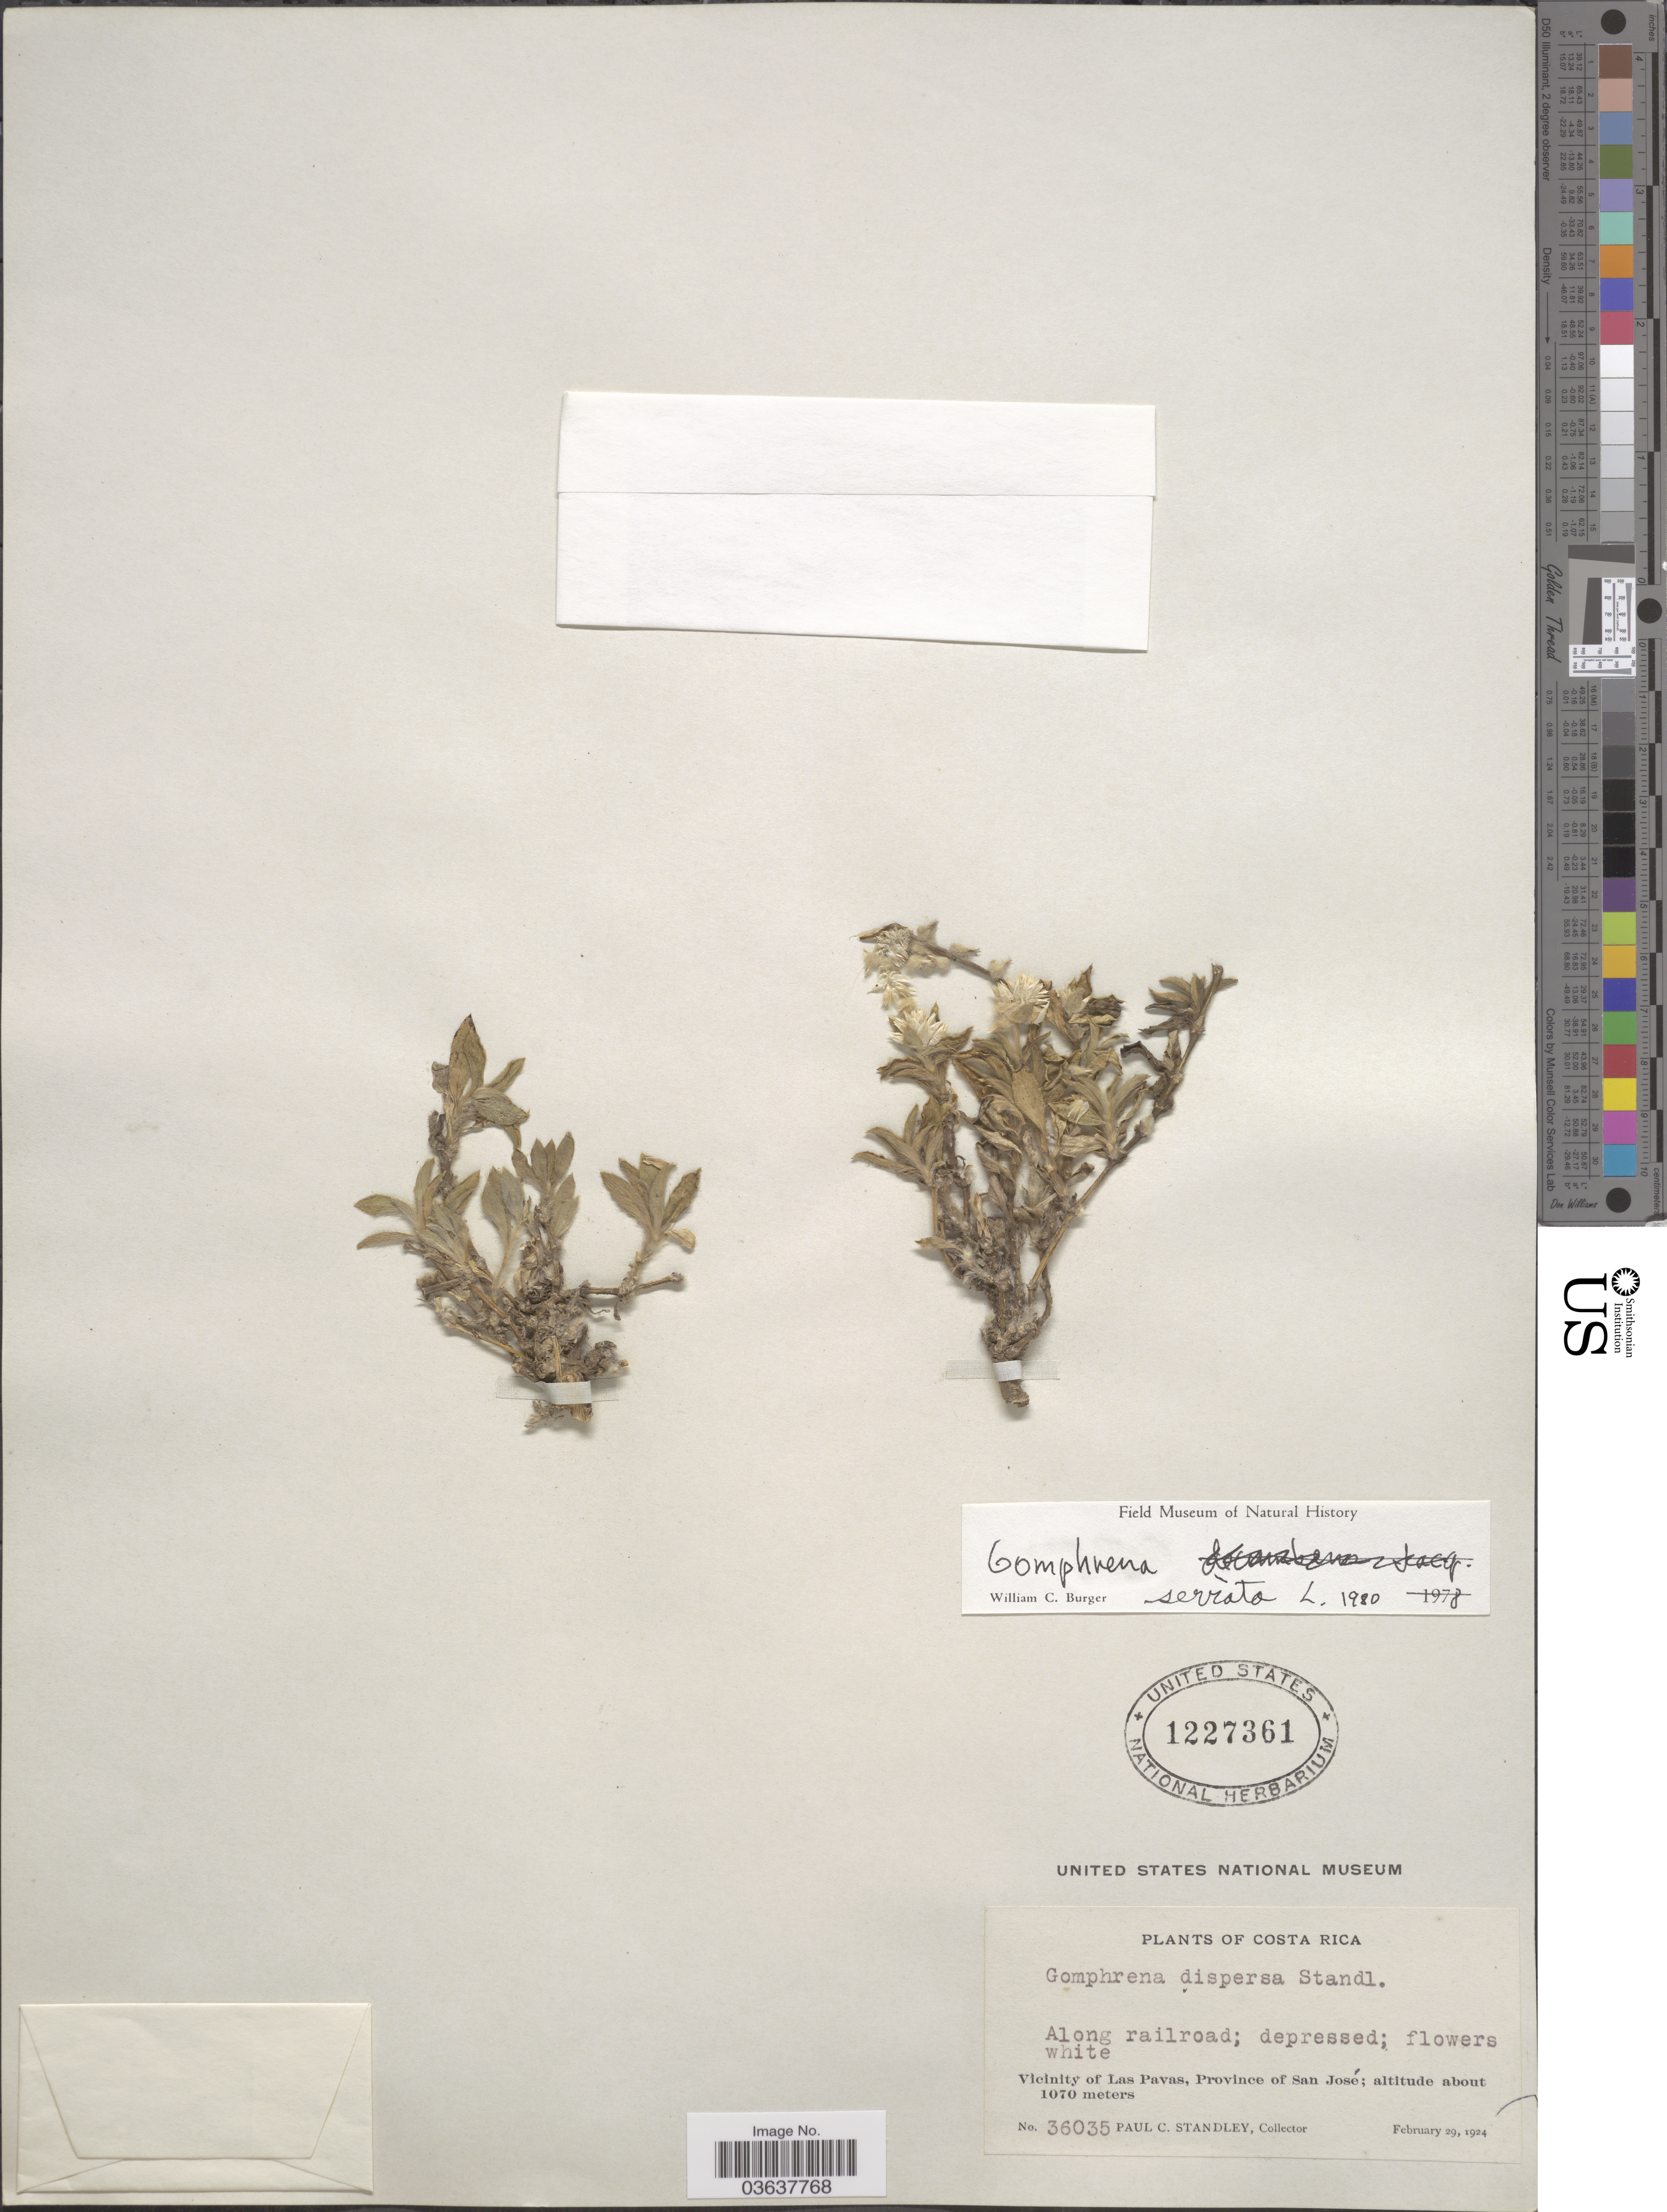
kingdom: Plantae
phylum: Tracheophyta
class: Magnoliopsida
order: Caryophyllales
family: Amaranthaceae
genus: Gomphrena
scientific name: Gomphrena serrata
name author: L.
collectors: P. C. Standley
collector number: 36035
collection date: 1924-02-29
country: Costa Rica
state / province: San José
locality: Along railroad; Vicinity of Las Pavas.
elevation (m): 1070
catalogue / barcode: US 1227361